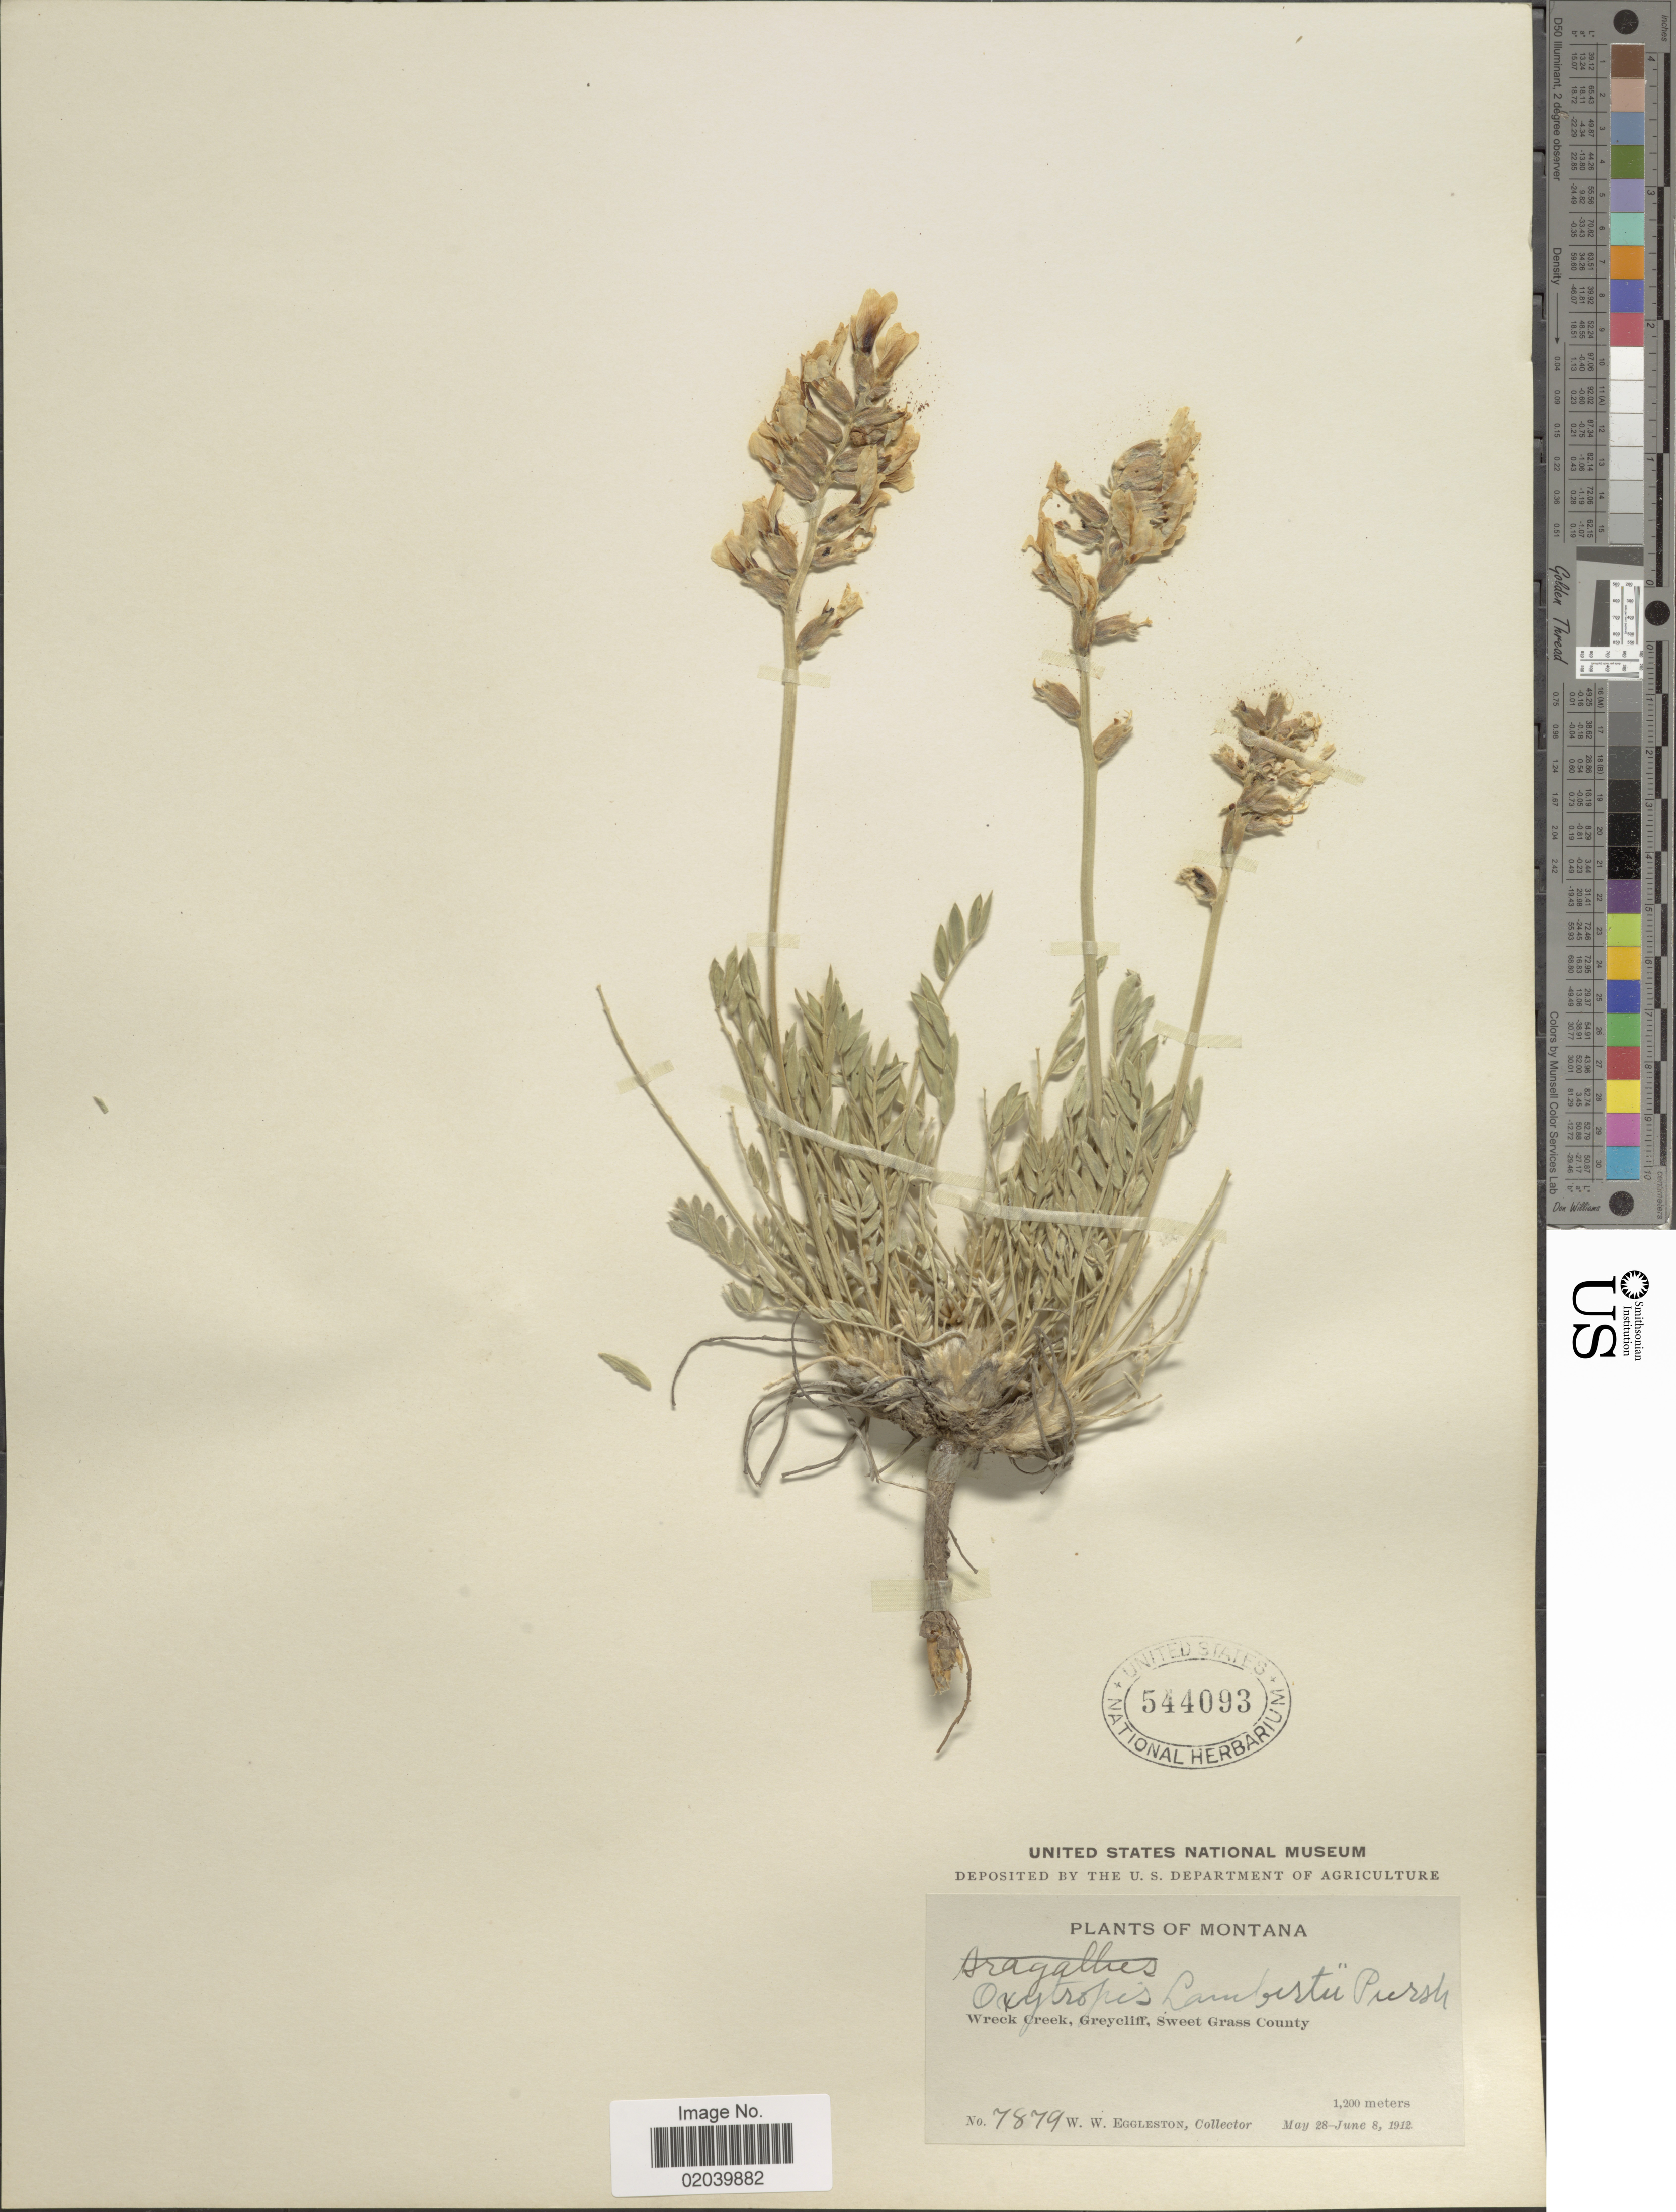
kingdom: Plantae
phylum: Tracheophyta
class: Magnoliopsida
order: Fabales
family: Fabaceae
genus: Oxytropis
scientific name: Oxytropis lambertii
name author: Pursh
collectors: W. W. Eggleston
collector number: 7879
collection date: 1912-05-28/1912-06-08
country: United States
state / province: Montana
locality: Wreck Creek, Greyeliff, Sweet Grass County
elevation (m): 1200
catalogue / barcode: US 544093